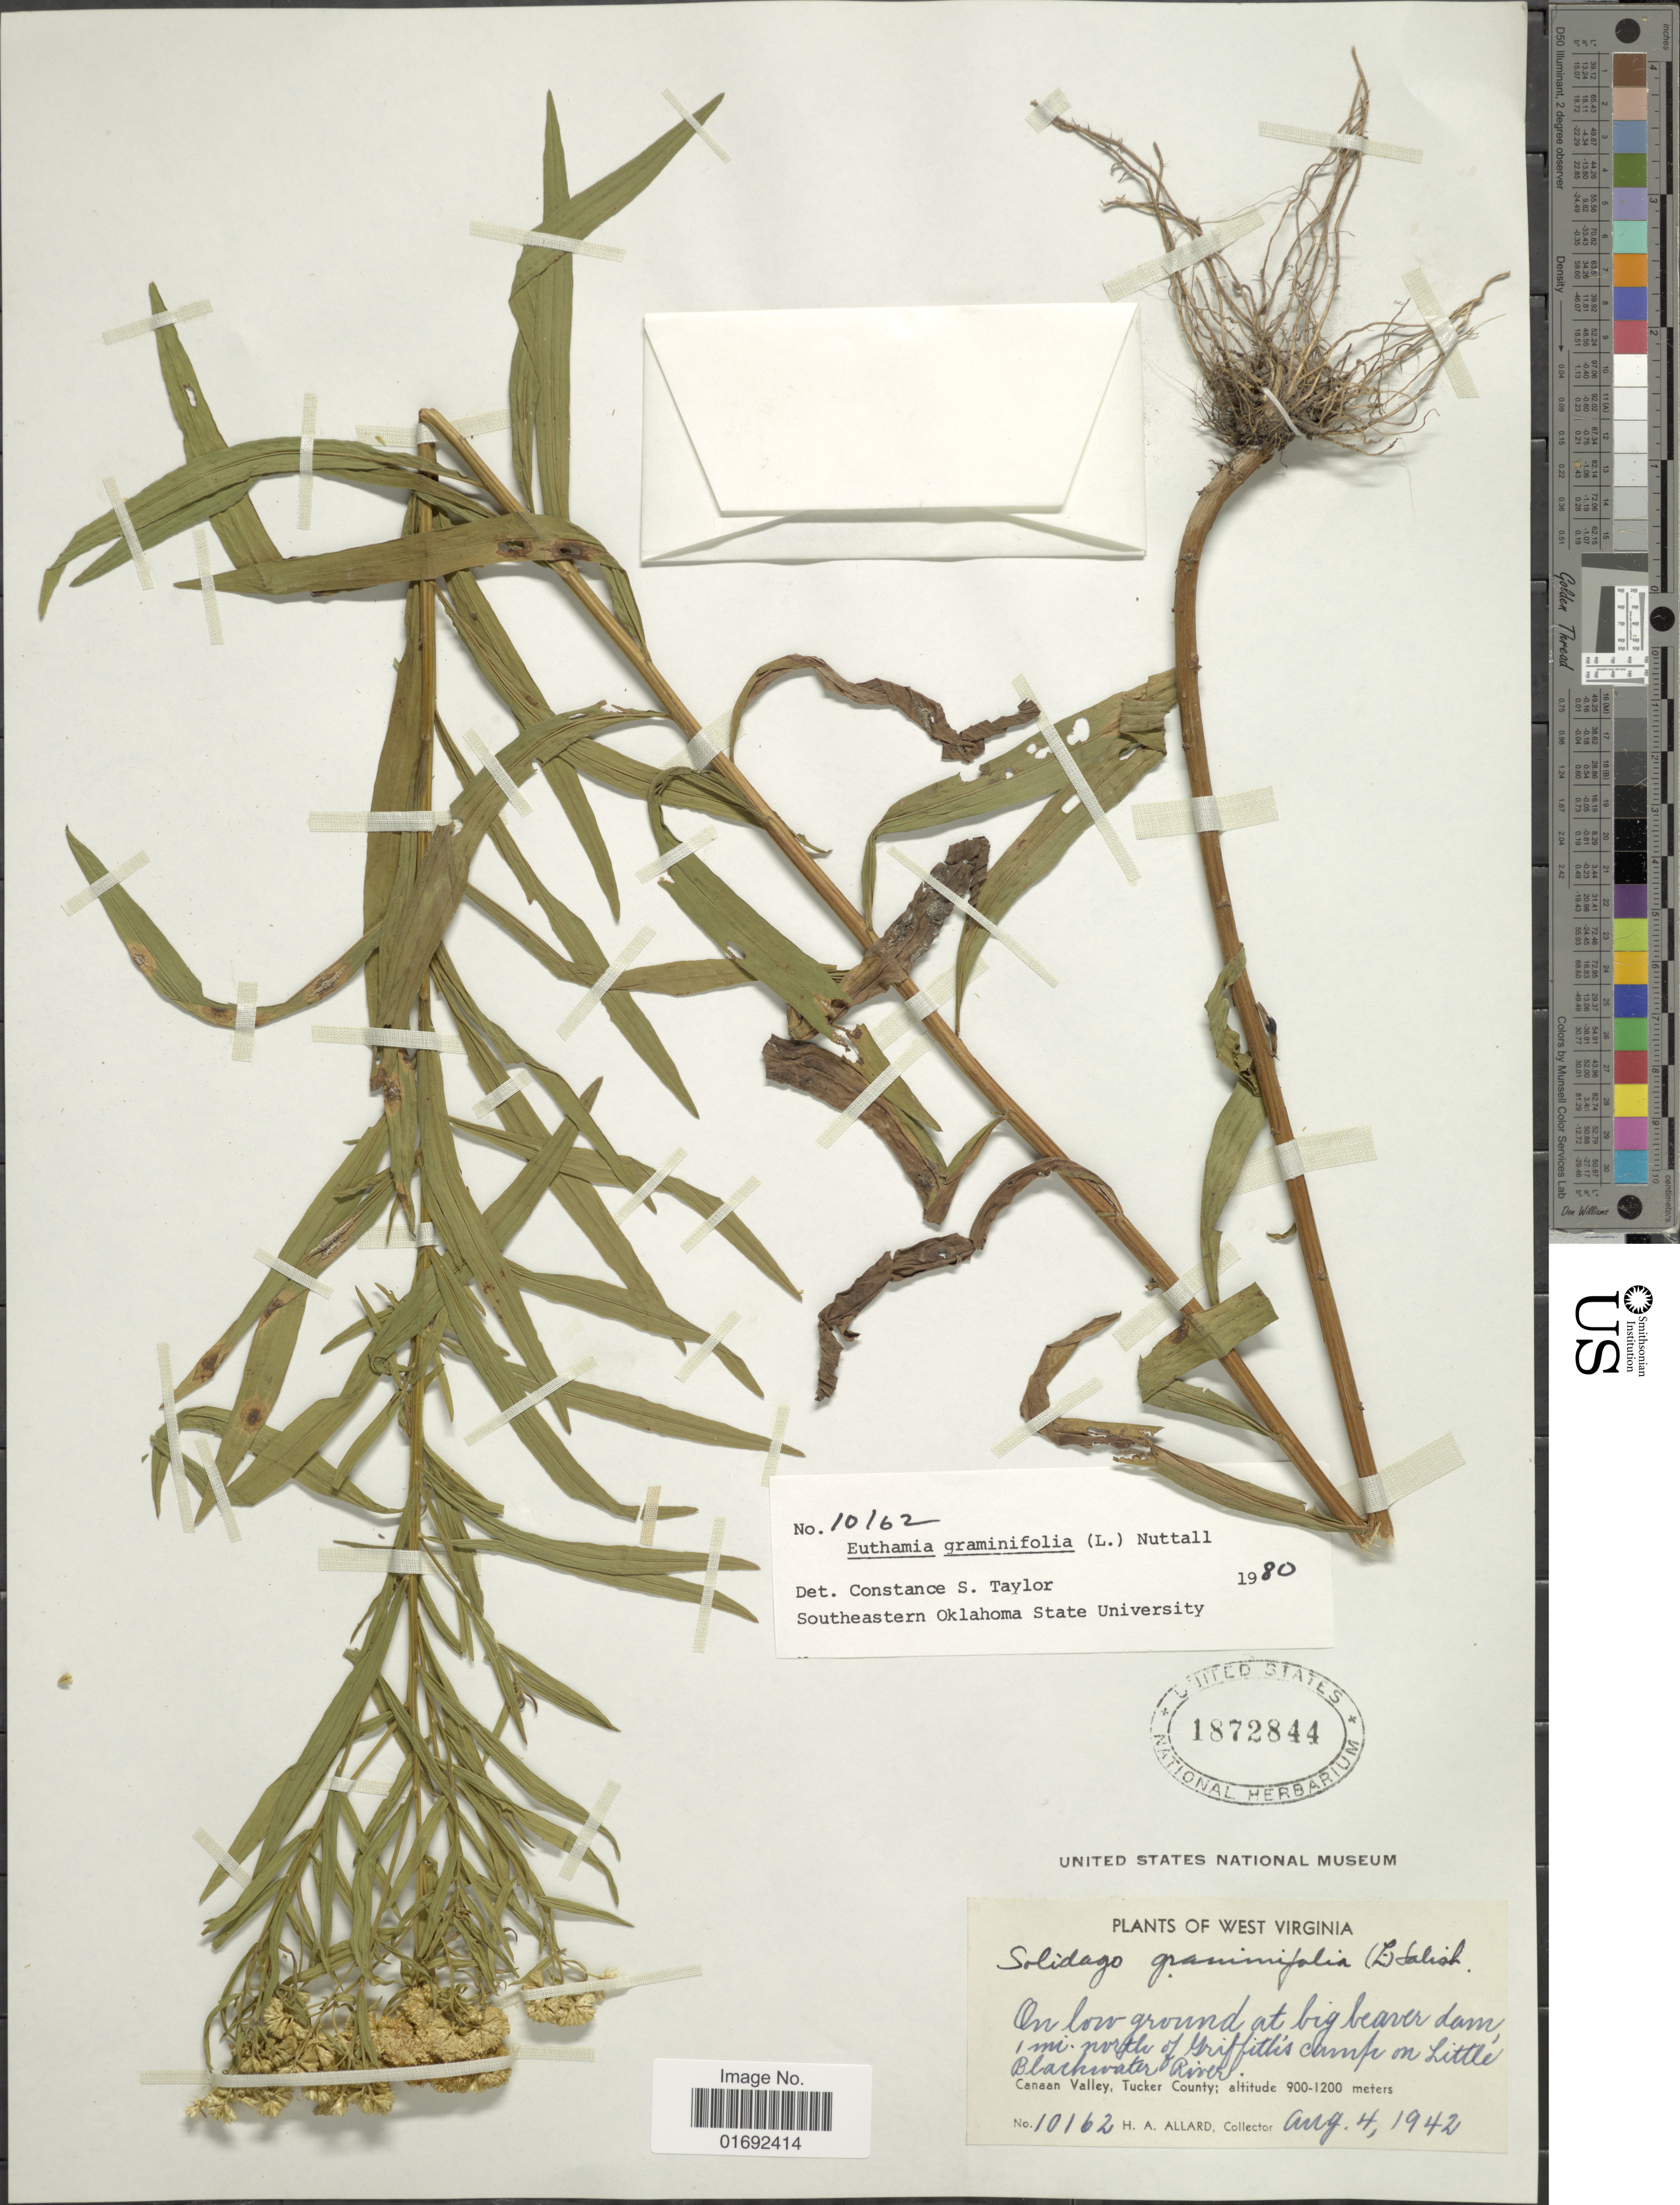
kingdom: Plantae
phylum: Tracheophyta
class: Magnoliopsida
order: Asterales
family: Asteraceae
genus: Euthamia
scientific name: Euthamia graminifolia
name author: (L.) Nutt.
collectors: H. A. Allard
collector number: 10162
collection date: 1942-08-04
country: United States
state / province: West Virginia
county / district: Tucker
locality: At big beaver dam, 1 mi. north of Griffith's camp on Little Blackwater River, Canaan Valley, Tucker County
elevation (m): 900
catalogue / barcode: US 1872844